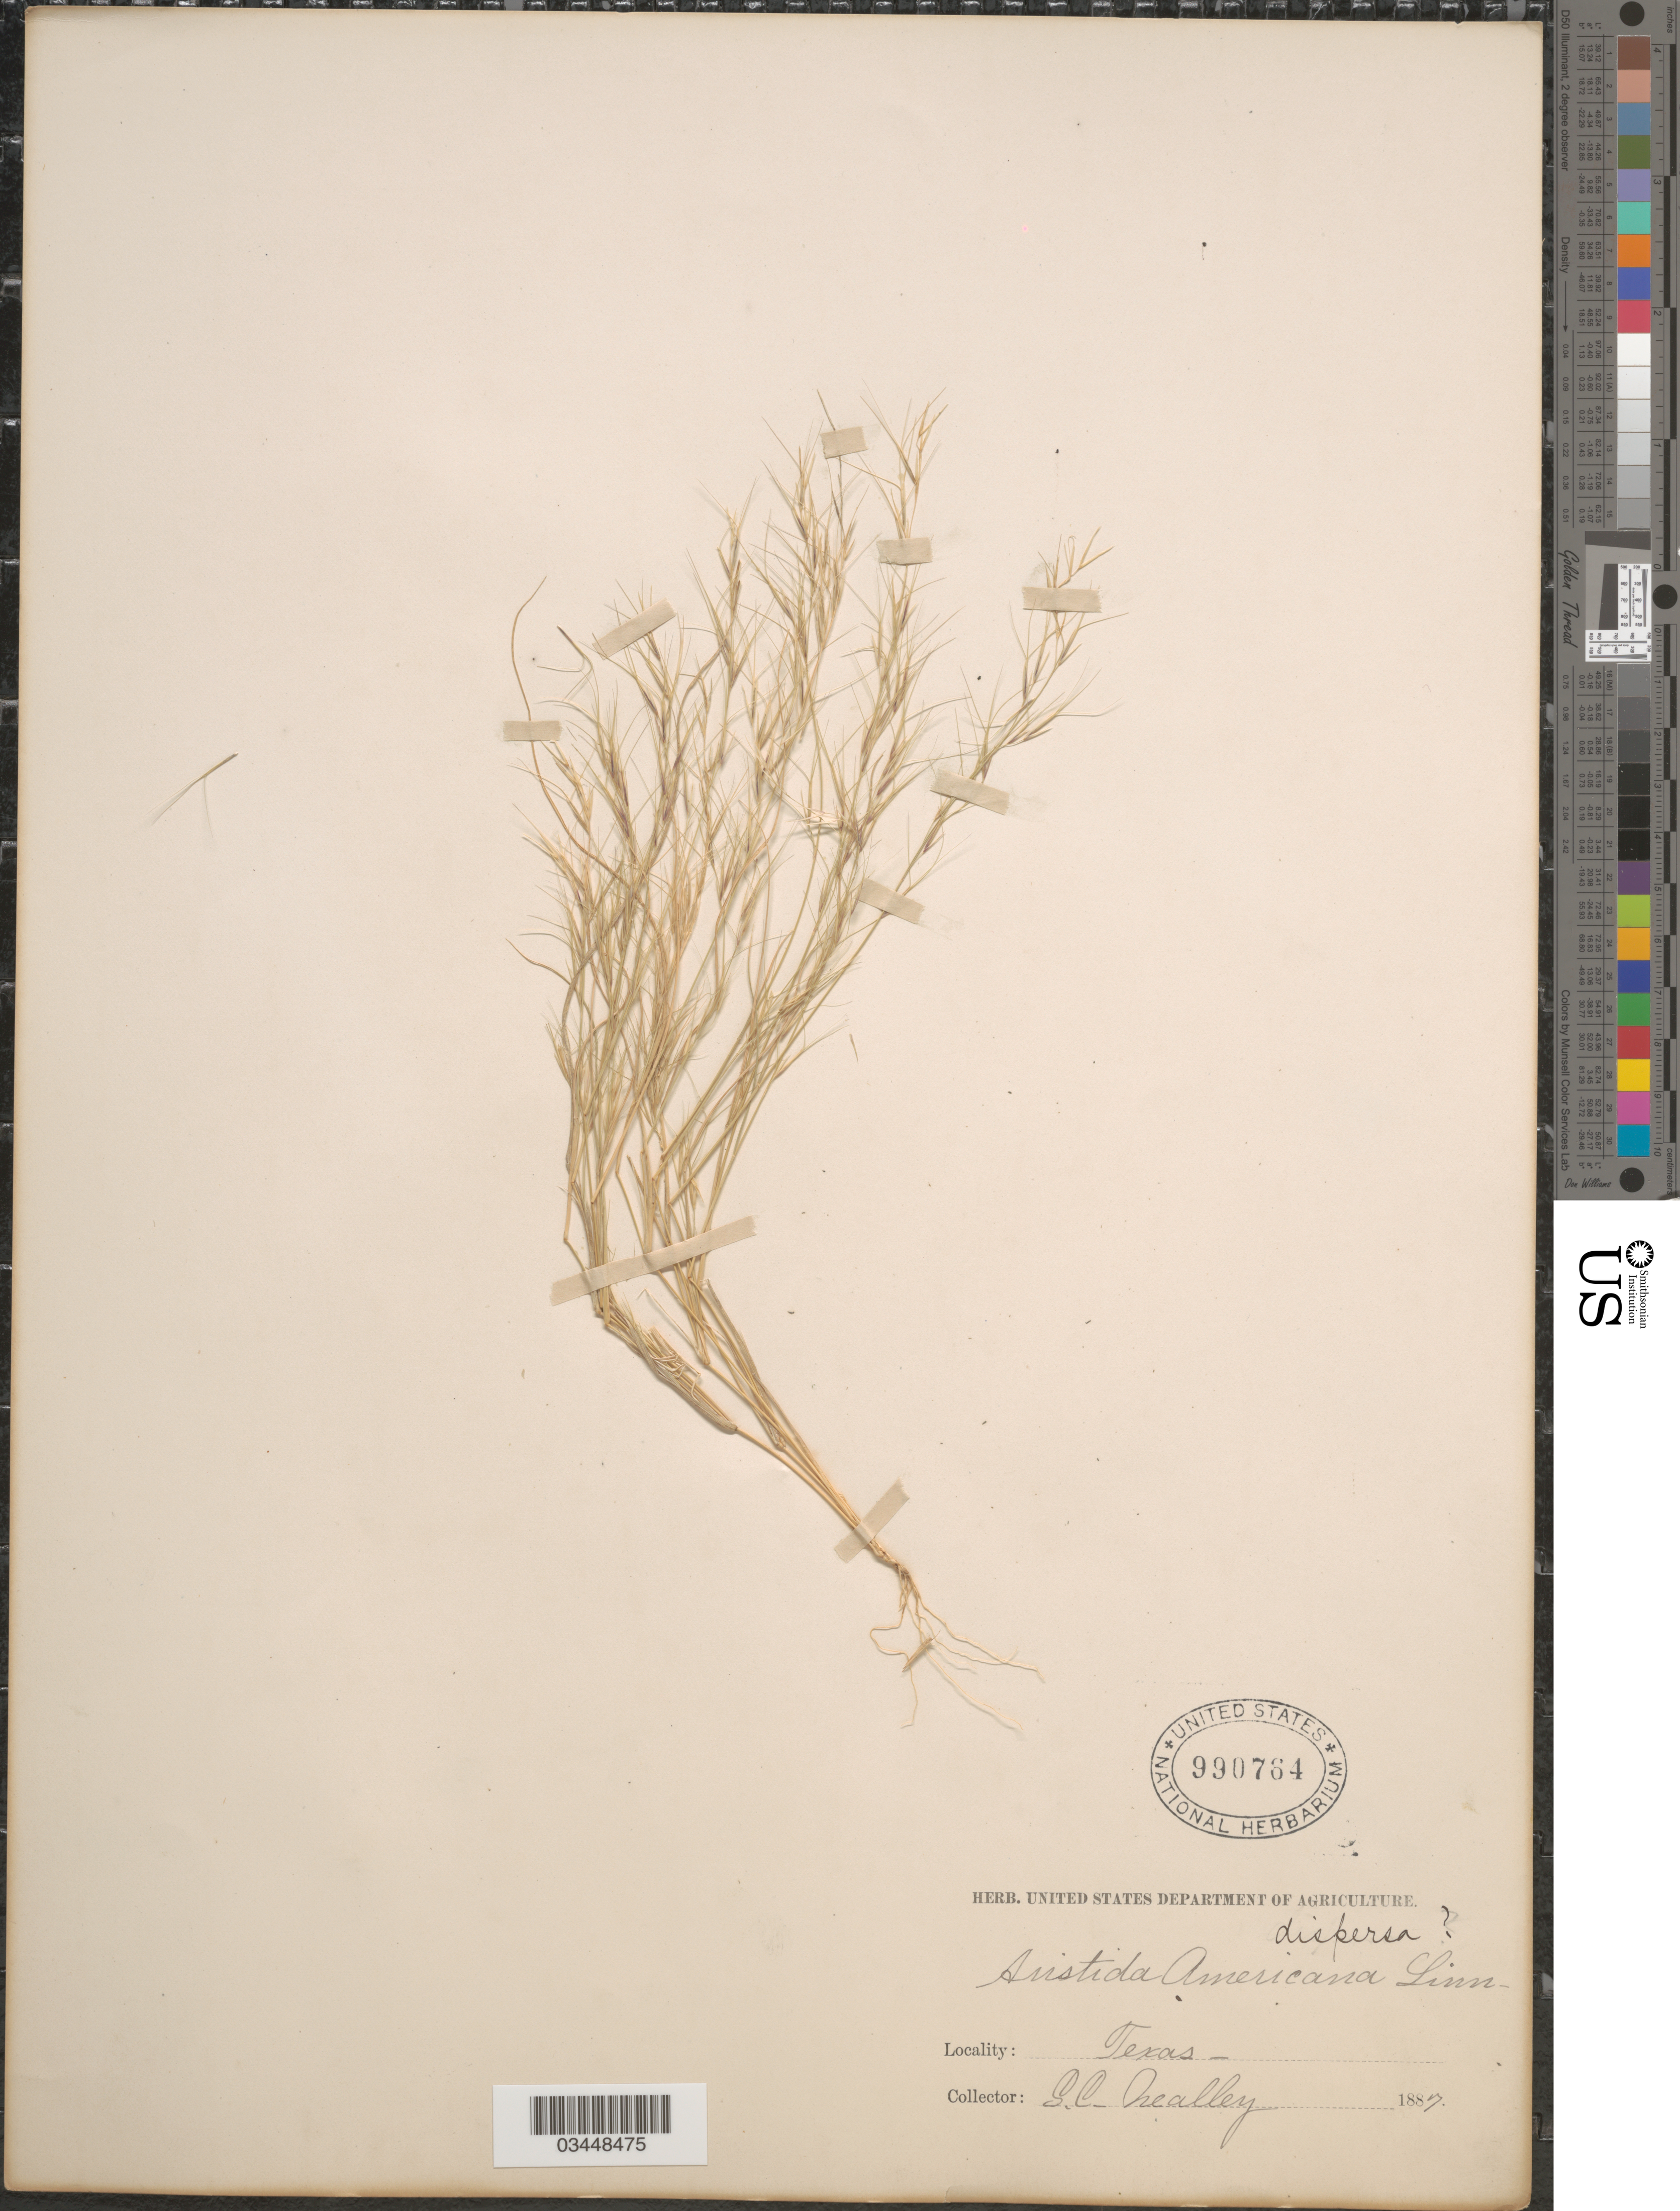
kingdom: Plantae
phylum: Tracheophyta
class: Liliopsida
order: Poales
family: Poaceae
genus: Aristida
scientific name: Aristida adscensionis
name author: L.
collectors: G. C. Nealley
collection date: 1887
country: United States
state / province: Texas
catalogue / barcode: US 990764